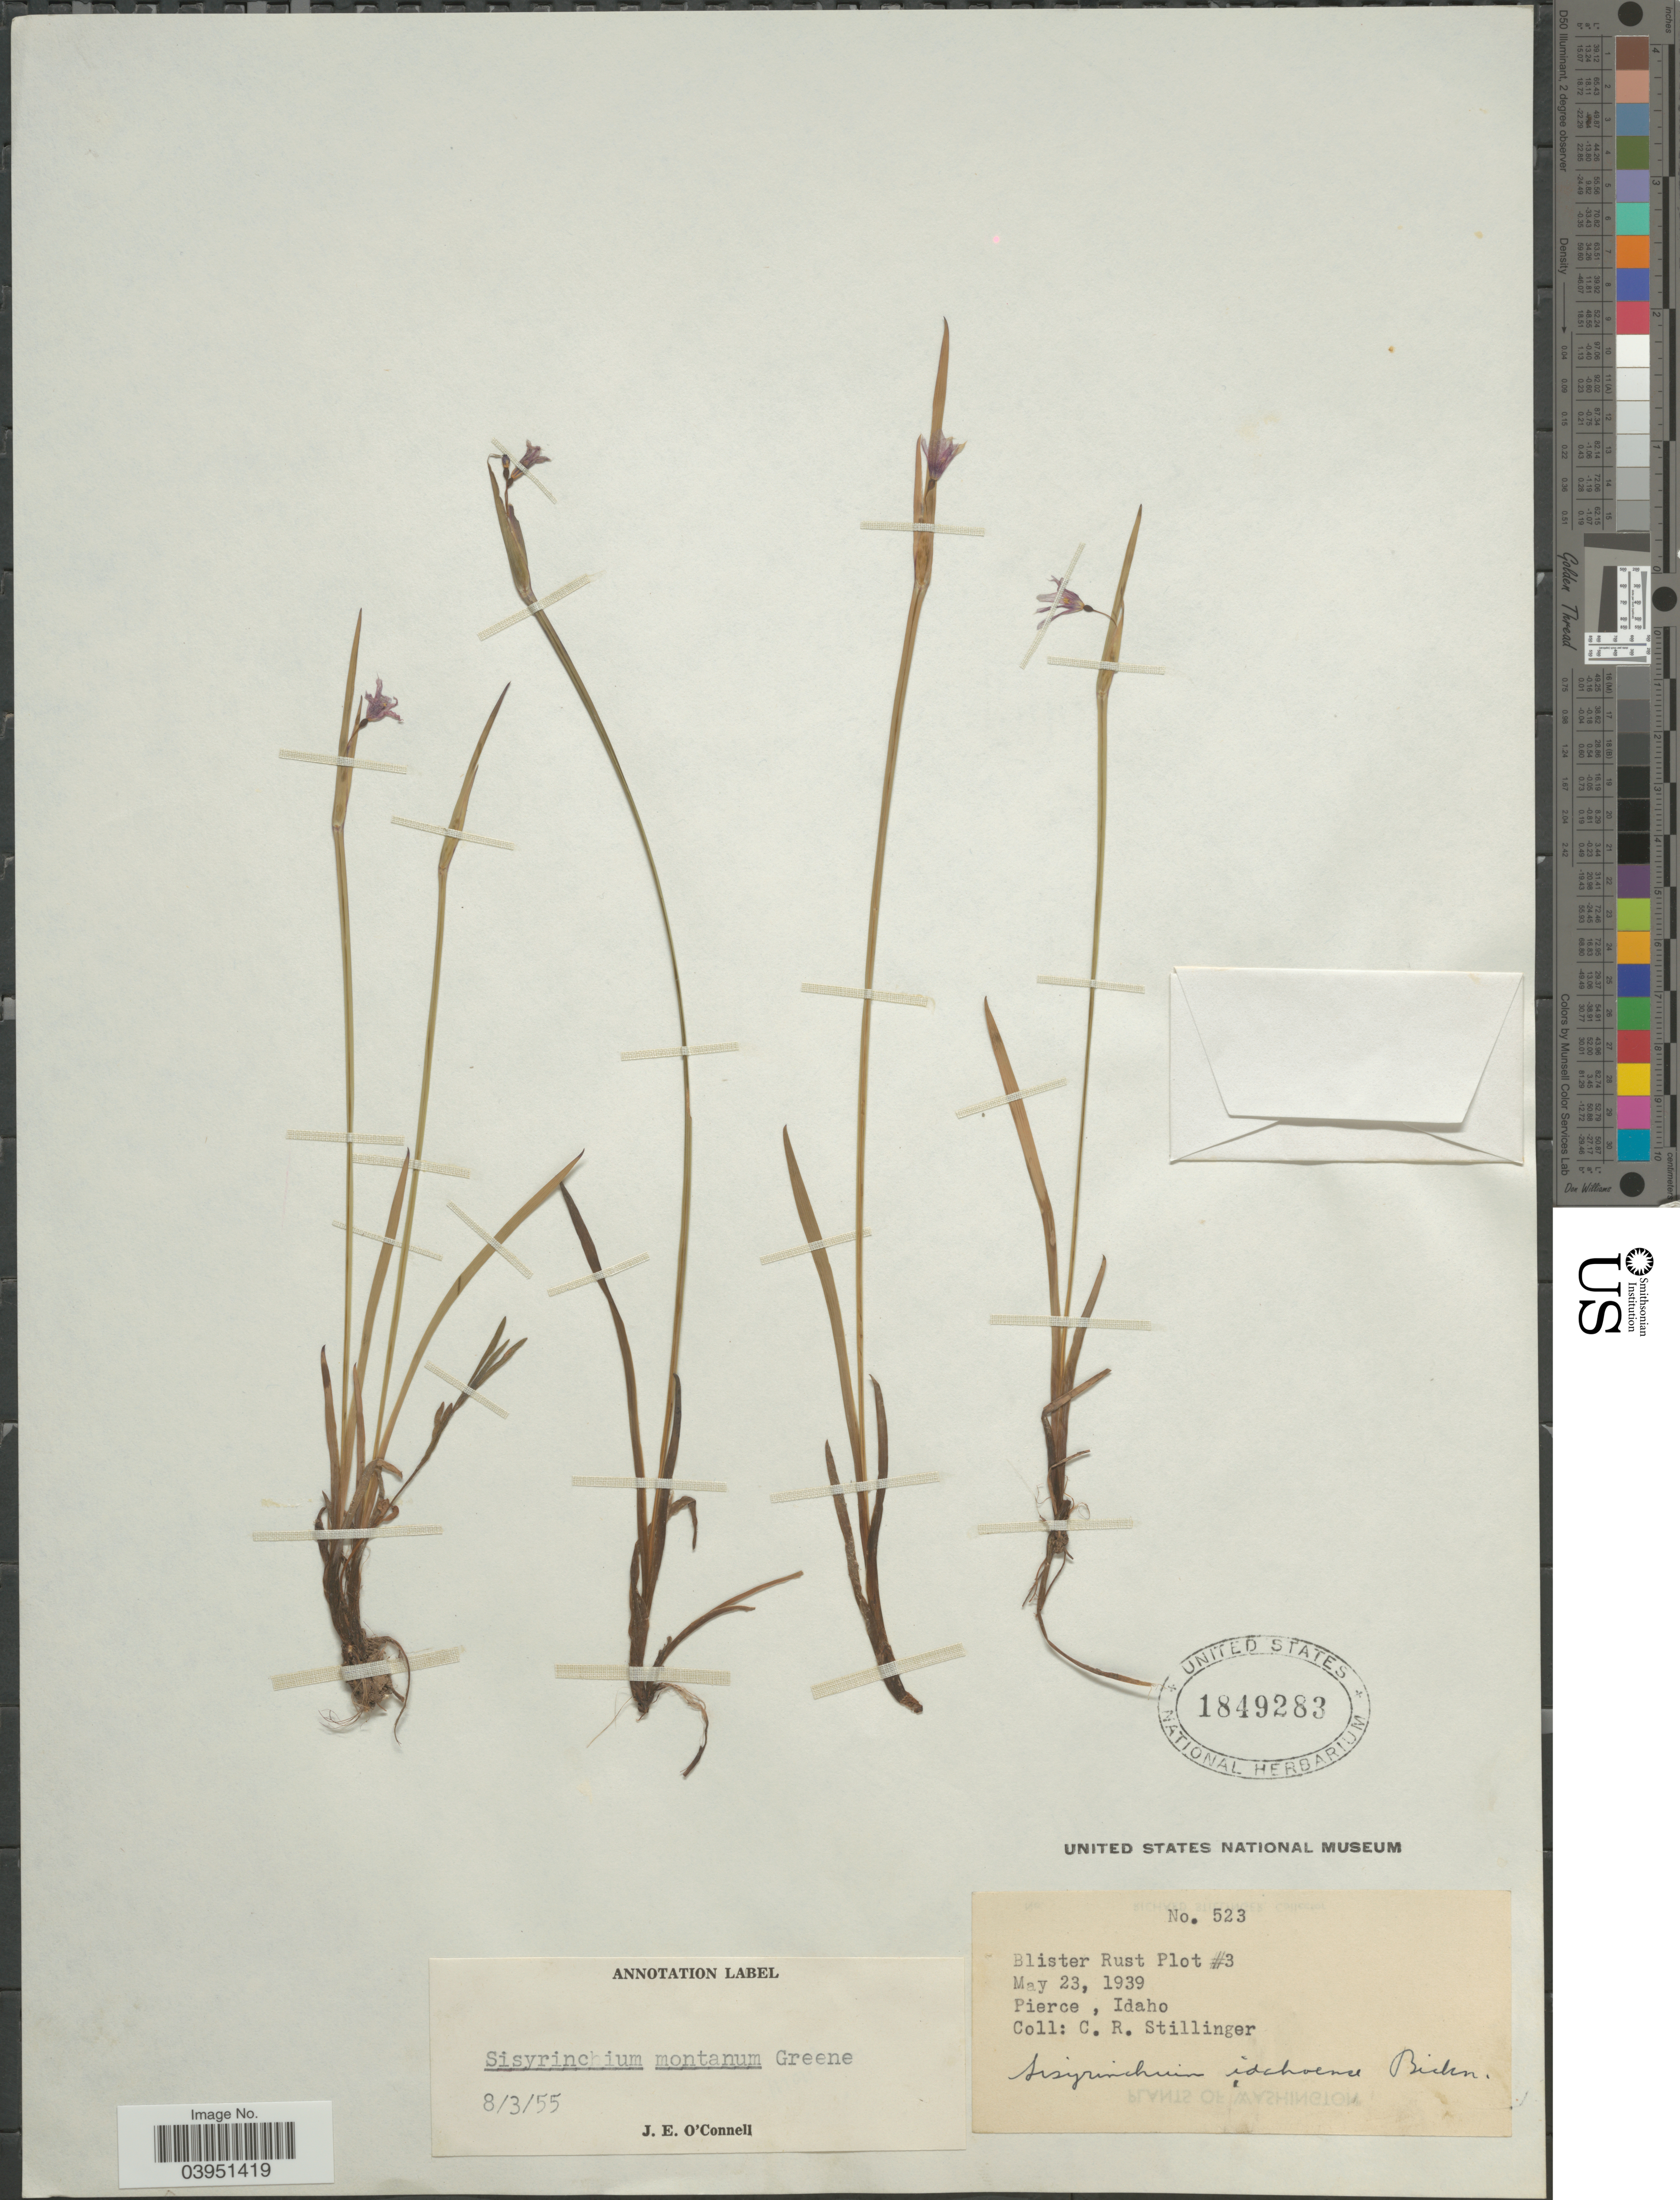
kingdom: Plantae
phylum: Tracheophyta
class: Liliopsida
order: Asparagales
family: Iridaceae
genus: Sisyrinchium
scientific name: Sisyrinchium montanum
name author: Greene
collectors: C. Stillinger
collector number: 523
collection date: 1939-05-23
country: United States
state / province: Idaho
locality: Blister Rust Plot #3. Pierce.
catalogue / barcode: US 1849283